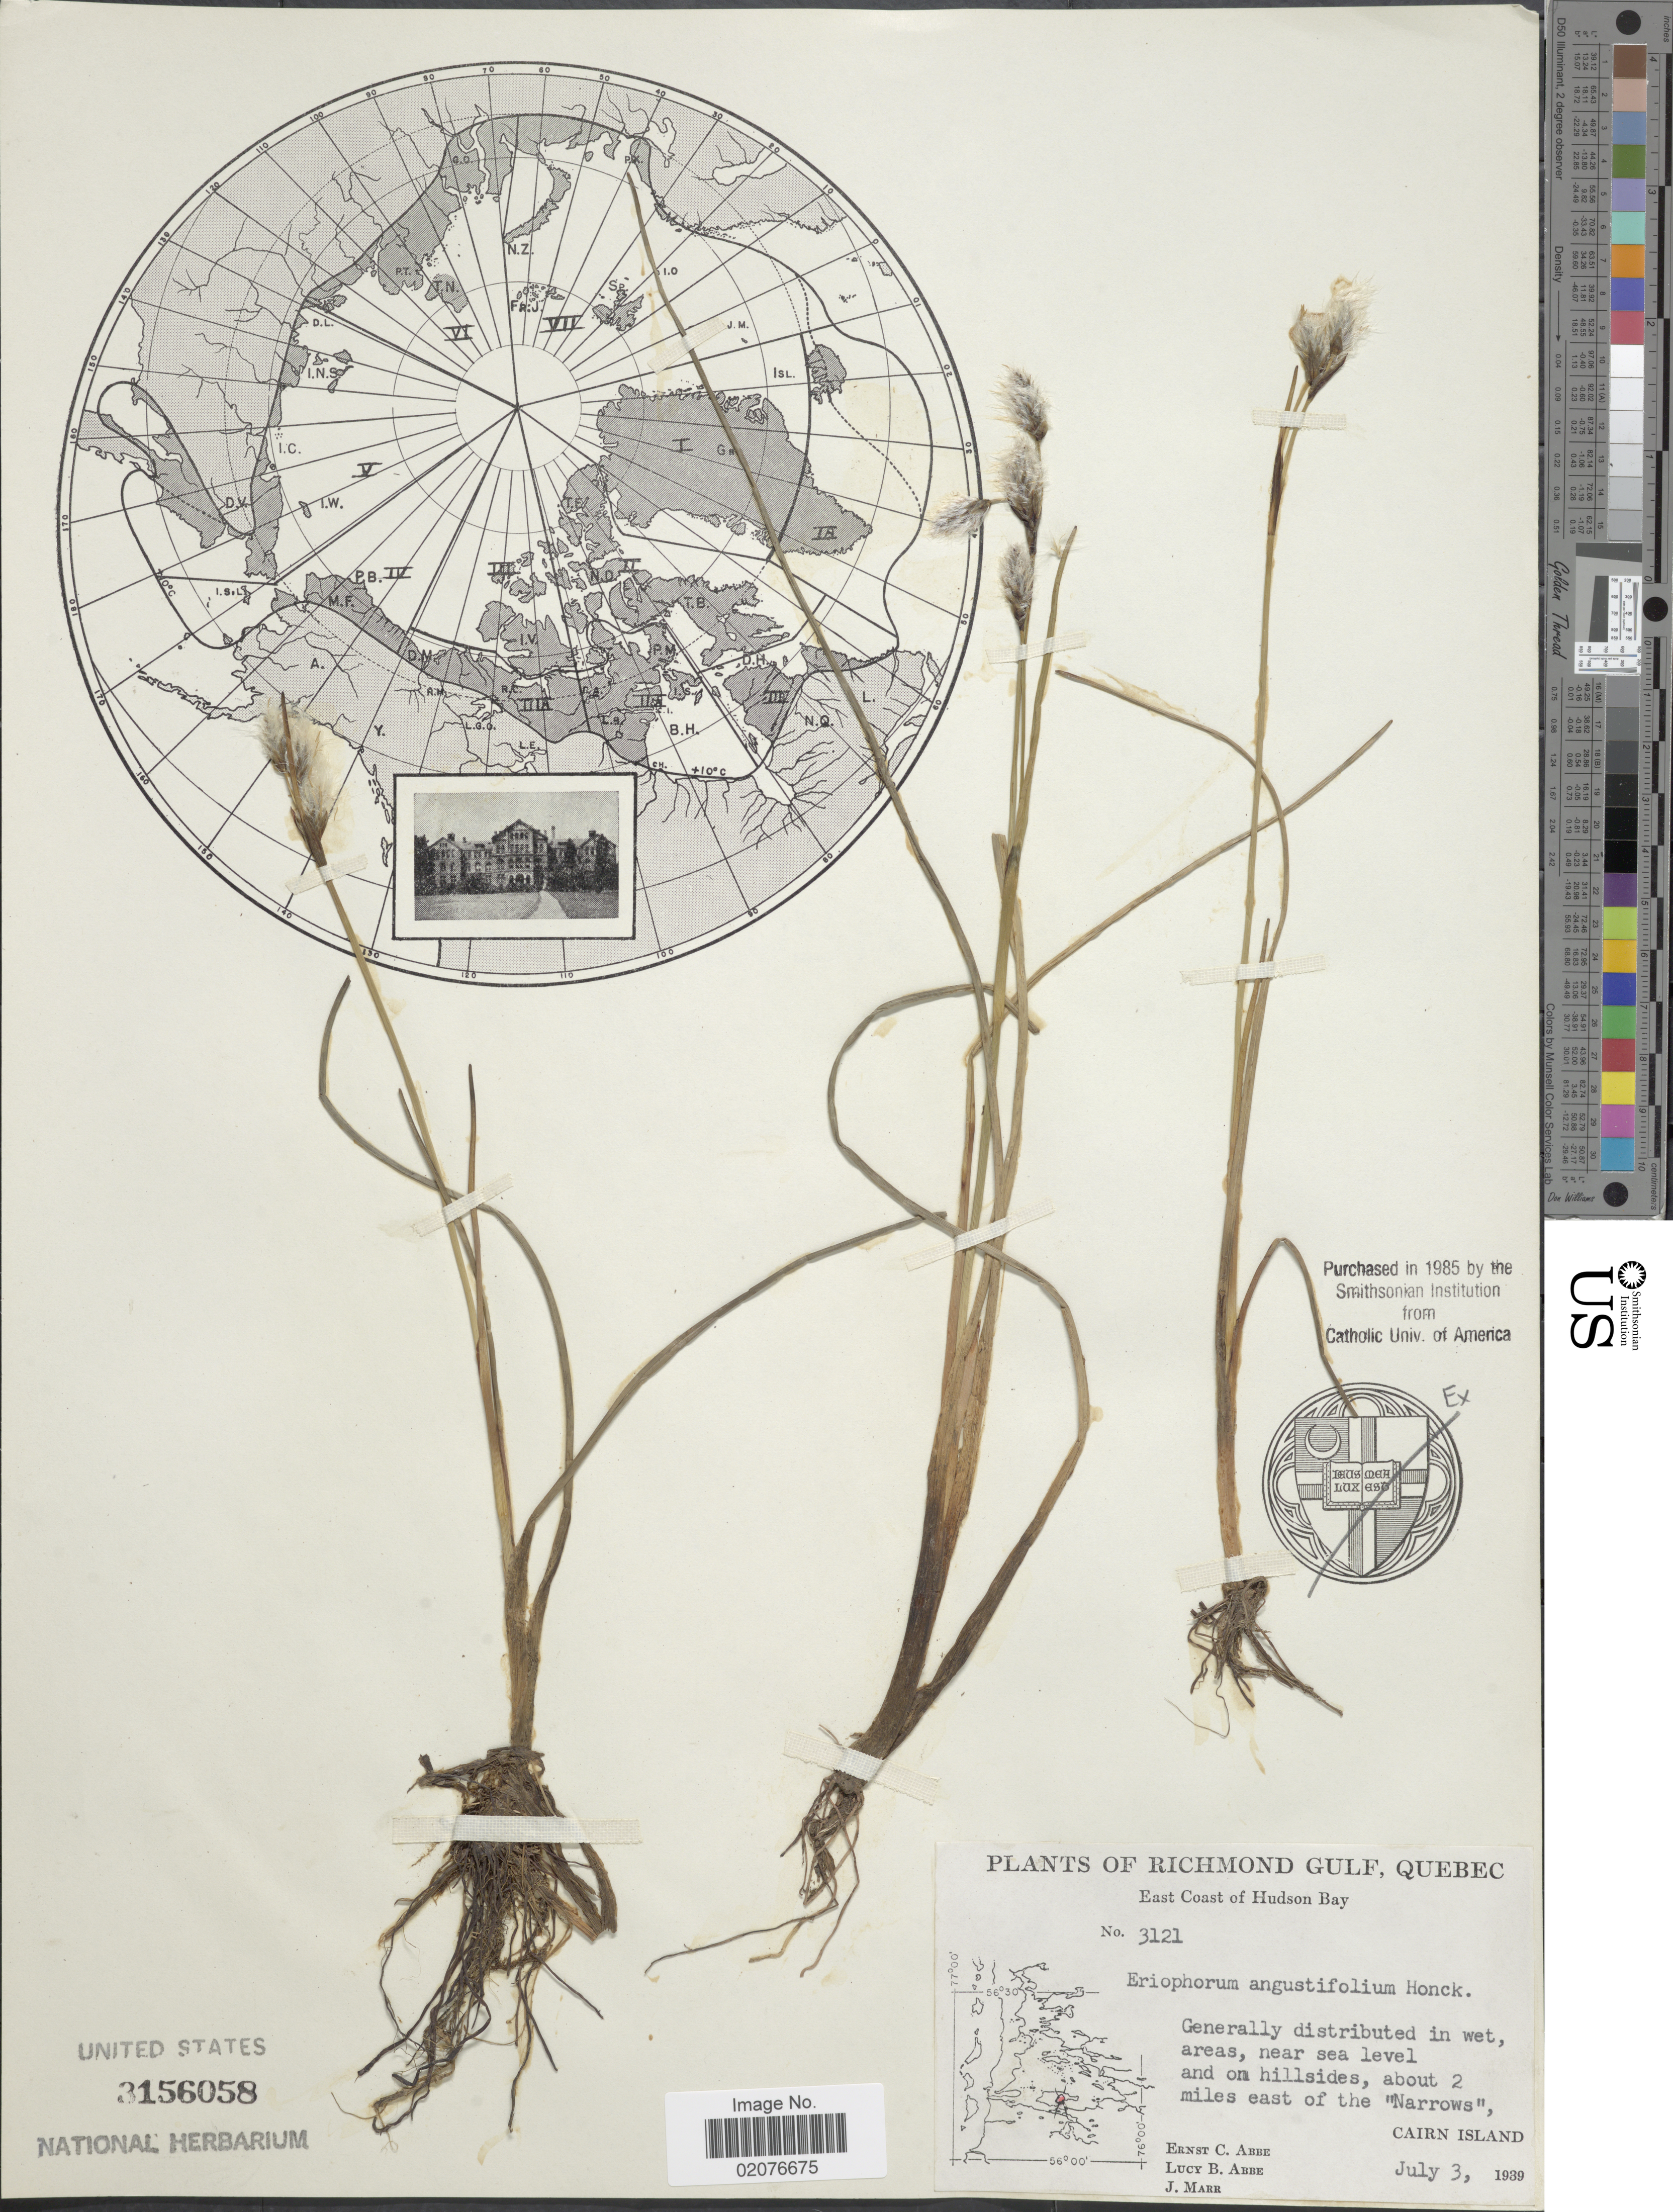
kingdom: Plantae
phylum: Tracheophyta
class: Liliopsida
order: Poales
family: Cyperaceae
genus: Eriophorum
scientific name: Eriophorum angustifolium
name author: Honck.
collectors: E. C. Abbe, L. B. Abbe & J. Marr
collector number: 3121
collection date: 1939-07-03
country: Canada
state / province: Quebec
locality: Richmond Gulf, East Coast of Hudson Bay, Generally disturbed in wet, areas, near sea level and on hillsides, about 2 miles east of the 'Narrows', Cairn Island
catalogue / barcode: US 3156058